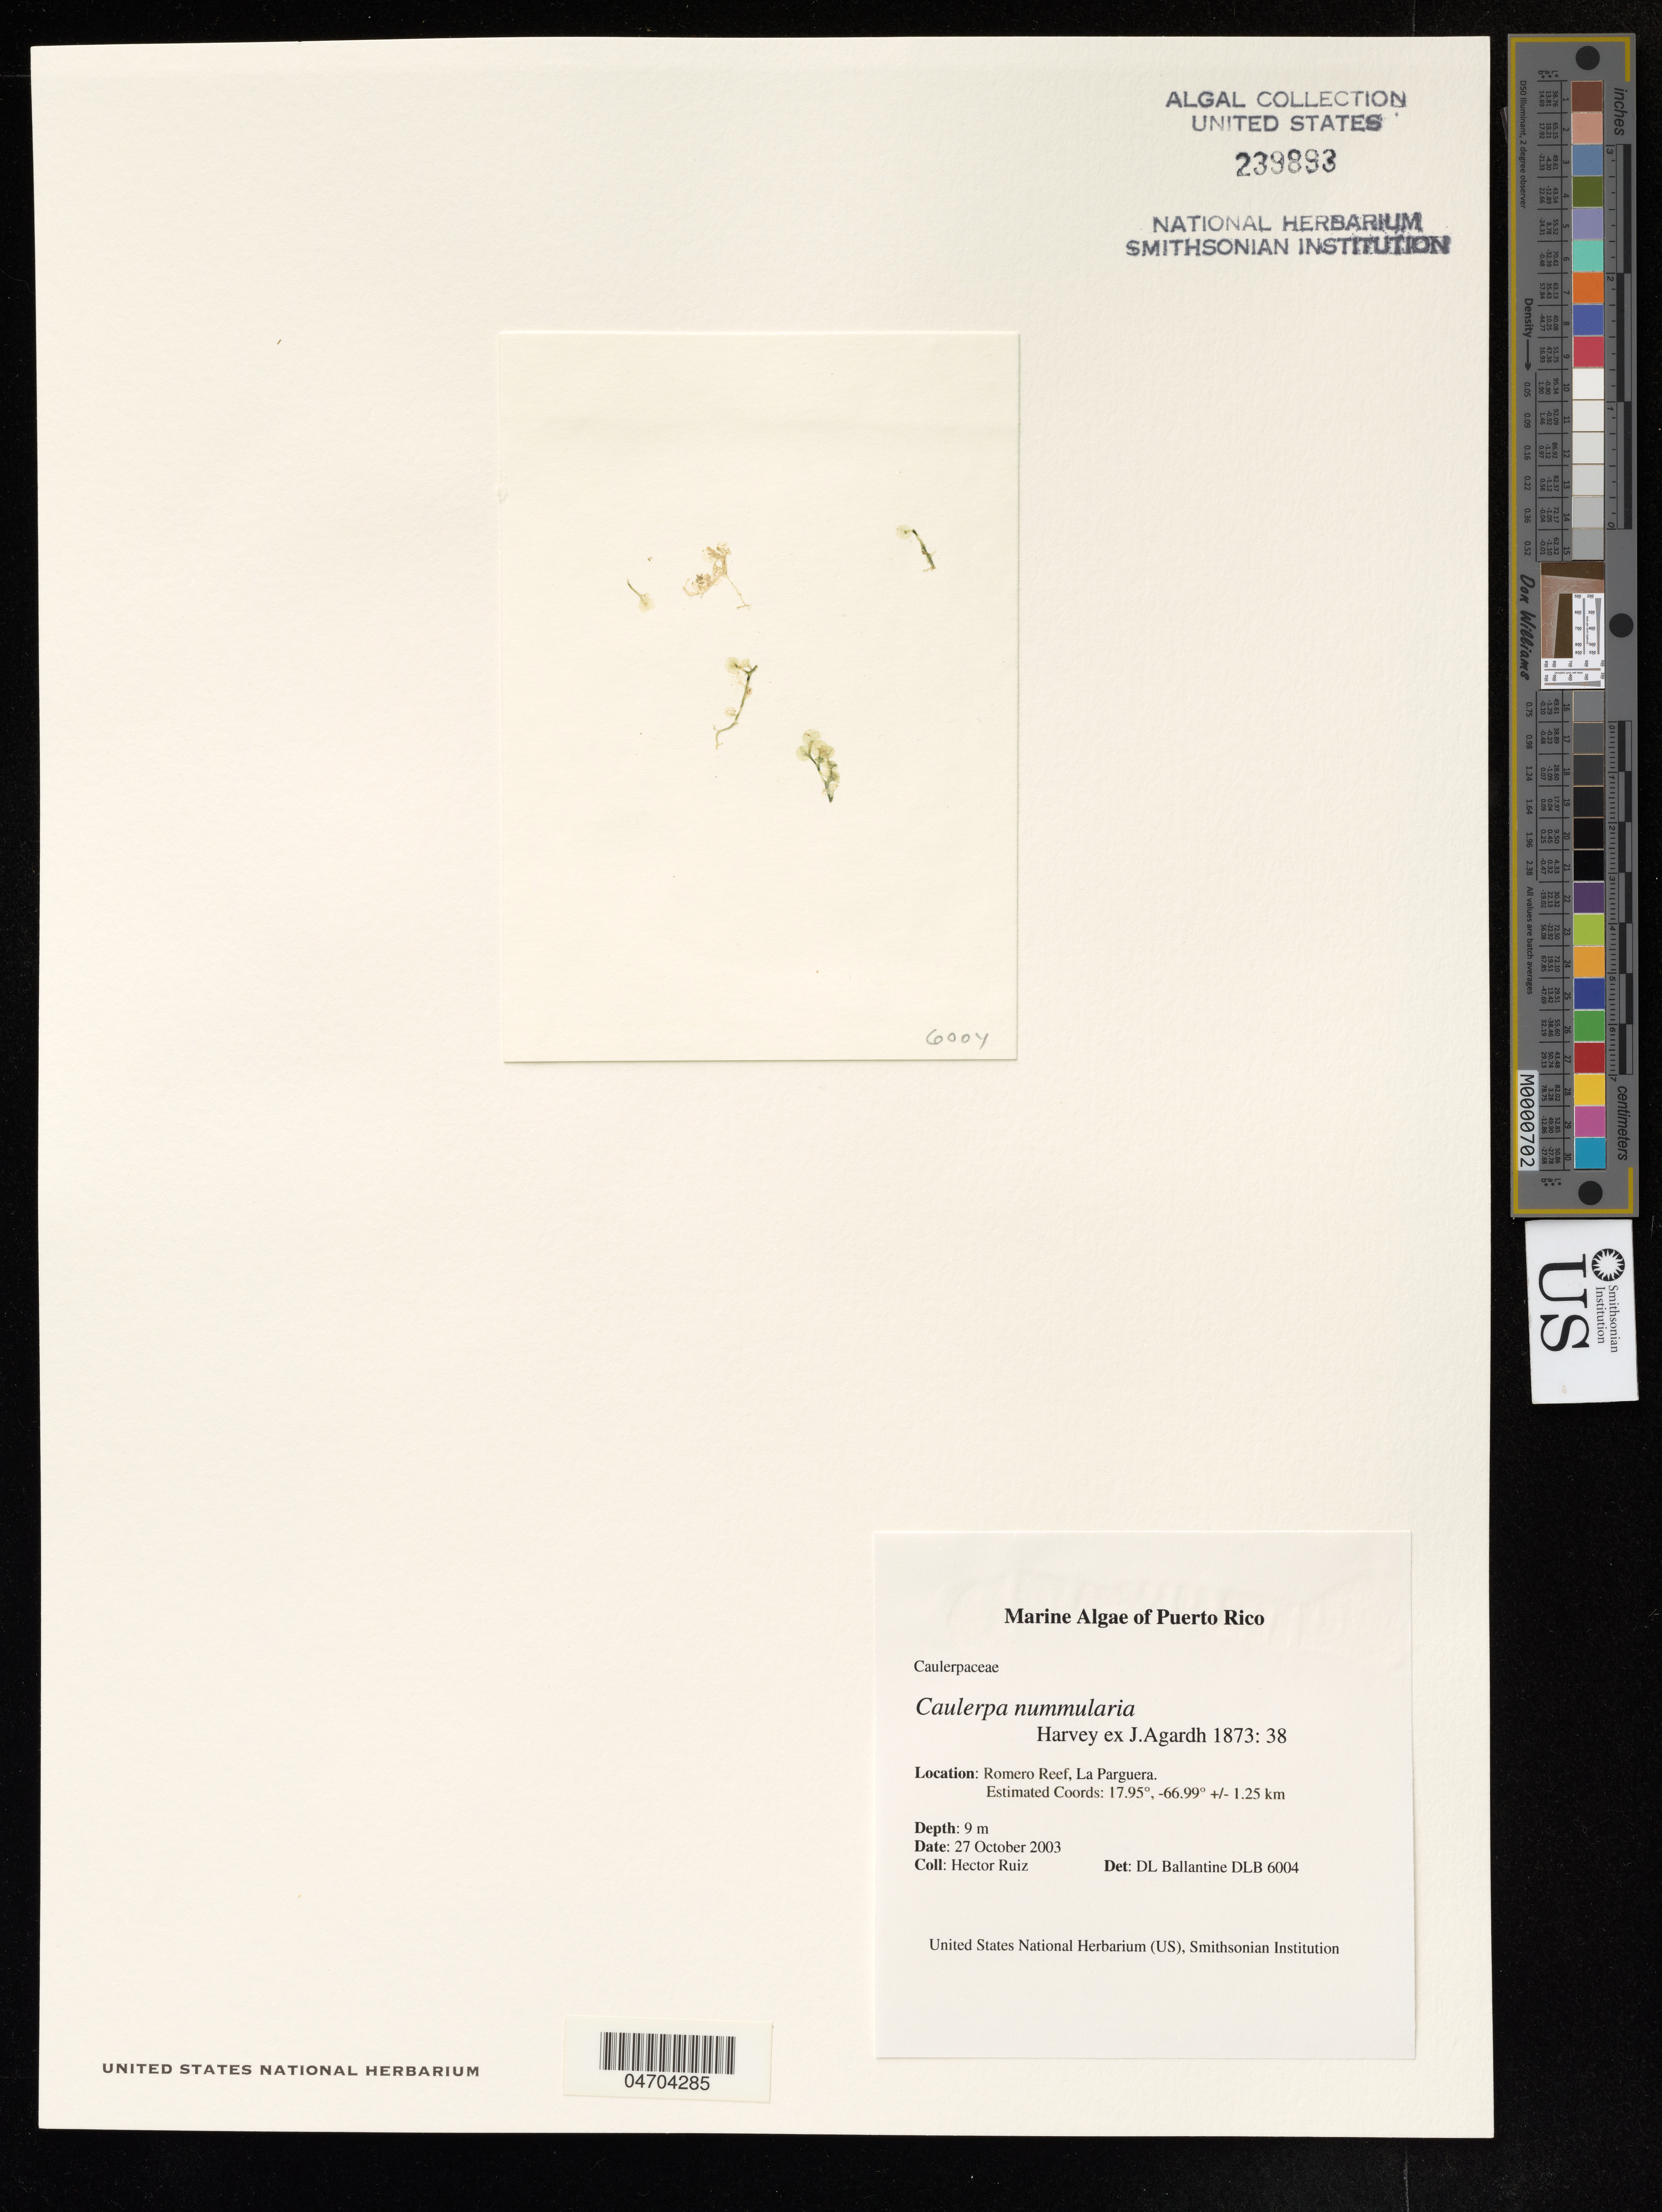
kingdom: Plantae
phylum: Chlorophyta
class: Ulvophyceae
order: Bryopsidales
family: Caulerpaceae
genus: Caulerpa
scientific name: Caulerpa nummularia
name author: Harv. ex J. Agardh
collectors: H. Ruiz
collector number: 1873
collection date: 2003-10-27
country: Puerto Rico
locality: Romero Reef, La Parguera.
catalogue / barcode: US 239893